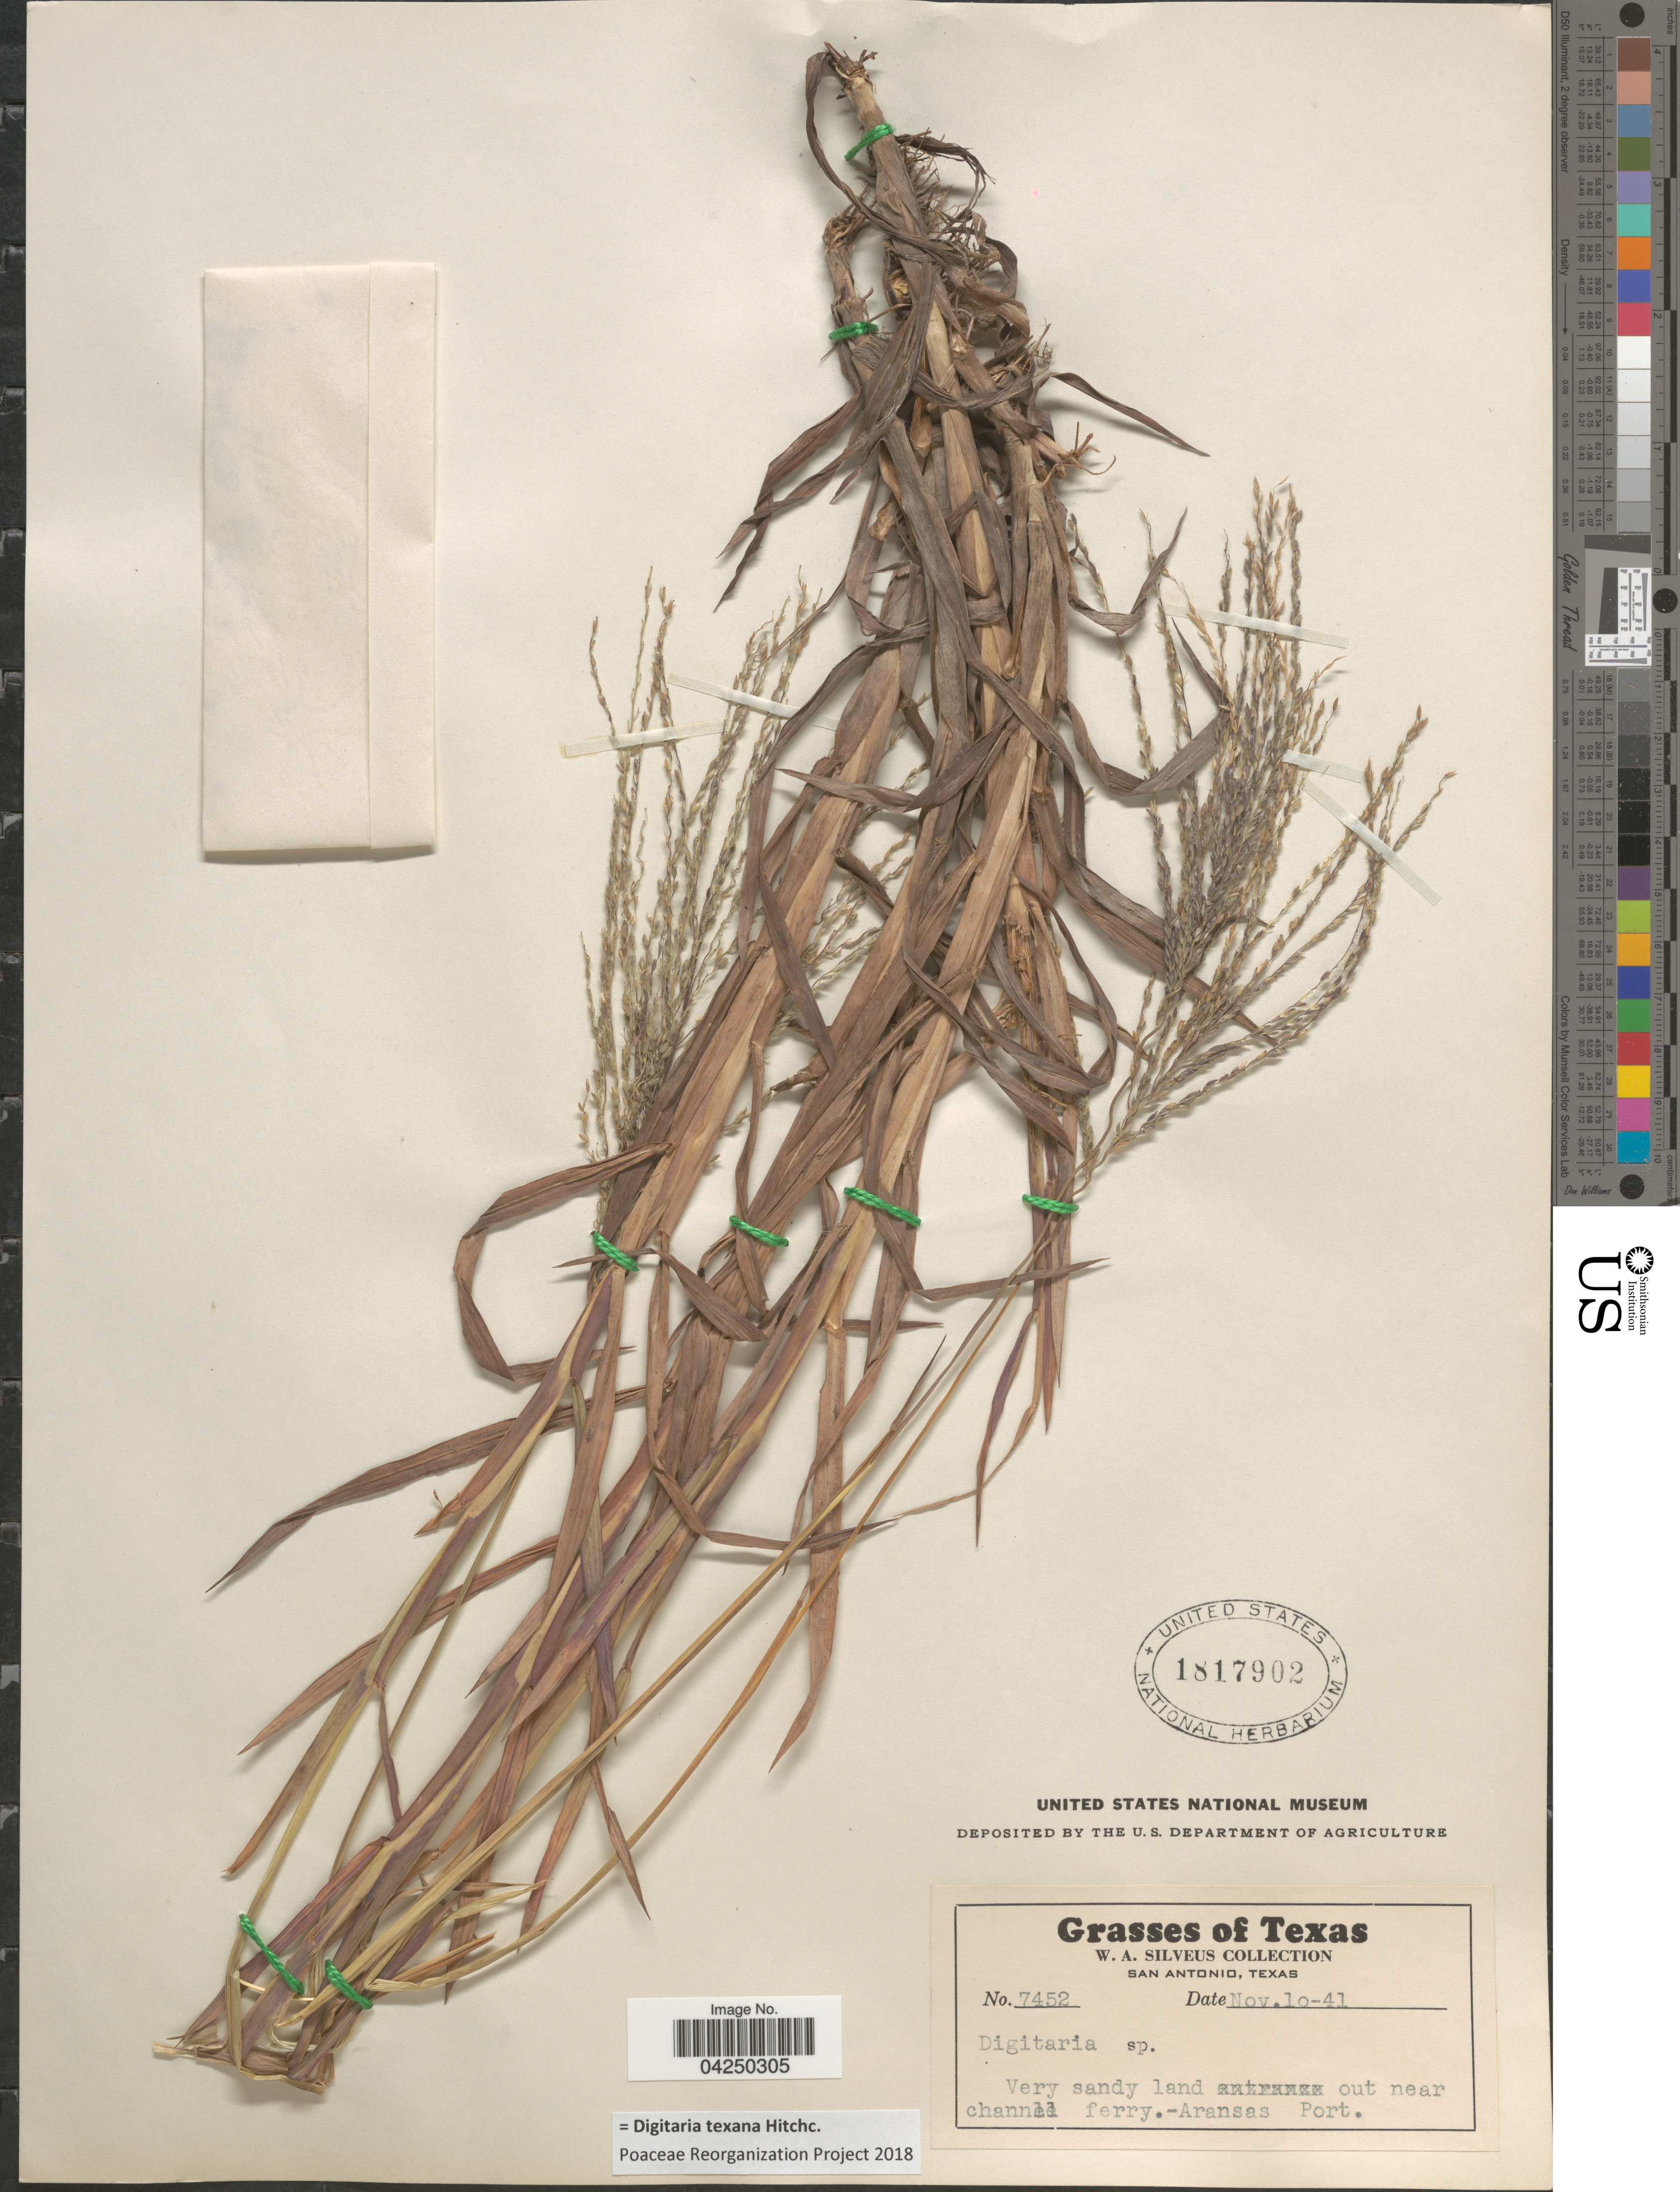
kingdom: Plantae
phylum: Tracheophyta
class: Liliopsida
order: Poales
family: Poaceae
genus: Digitaria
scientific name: Digitaria texana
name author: Hitchc.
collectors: W. Silveus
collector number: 7452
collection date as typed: Transcribed d/m/y: 10/11/41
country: United States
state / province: Texas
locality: Very sandy land out near channel ferry.- Aransas Port.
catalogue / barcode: US 1817902